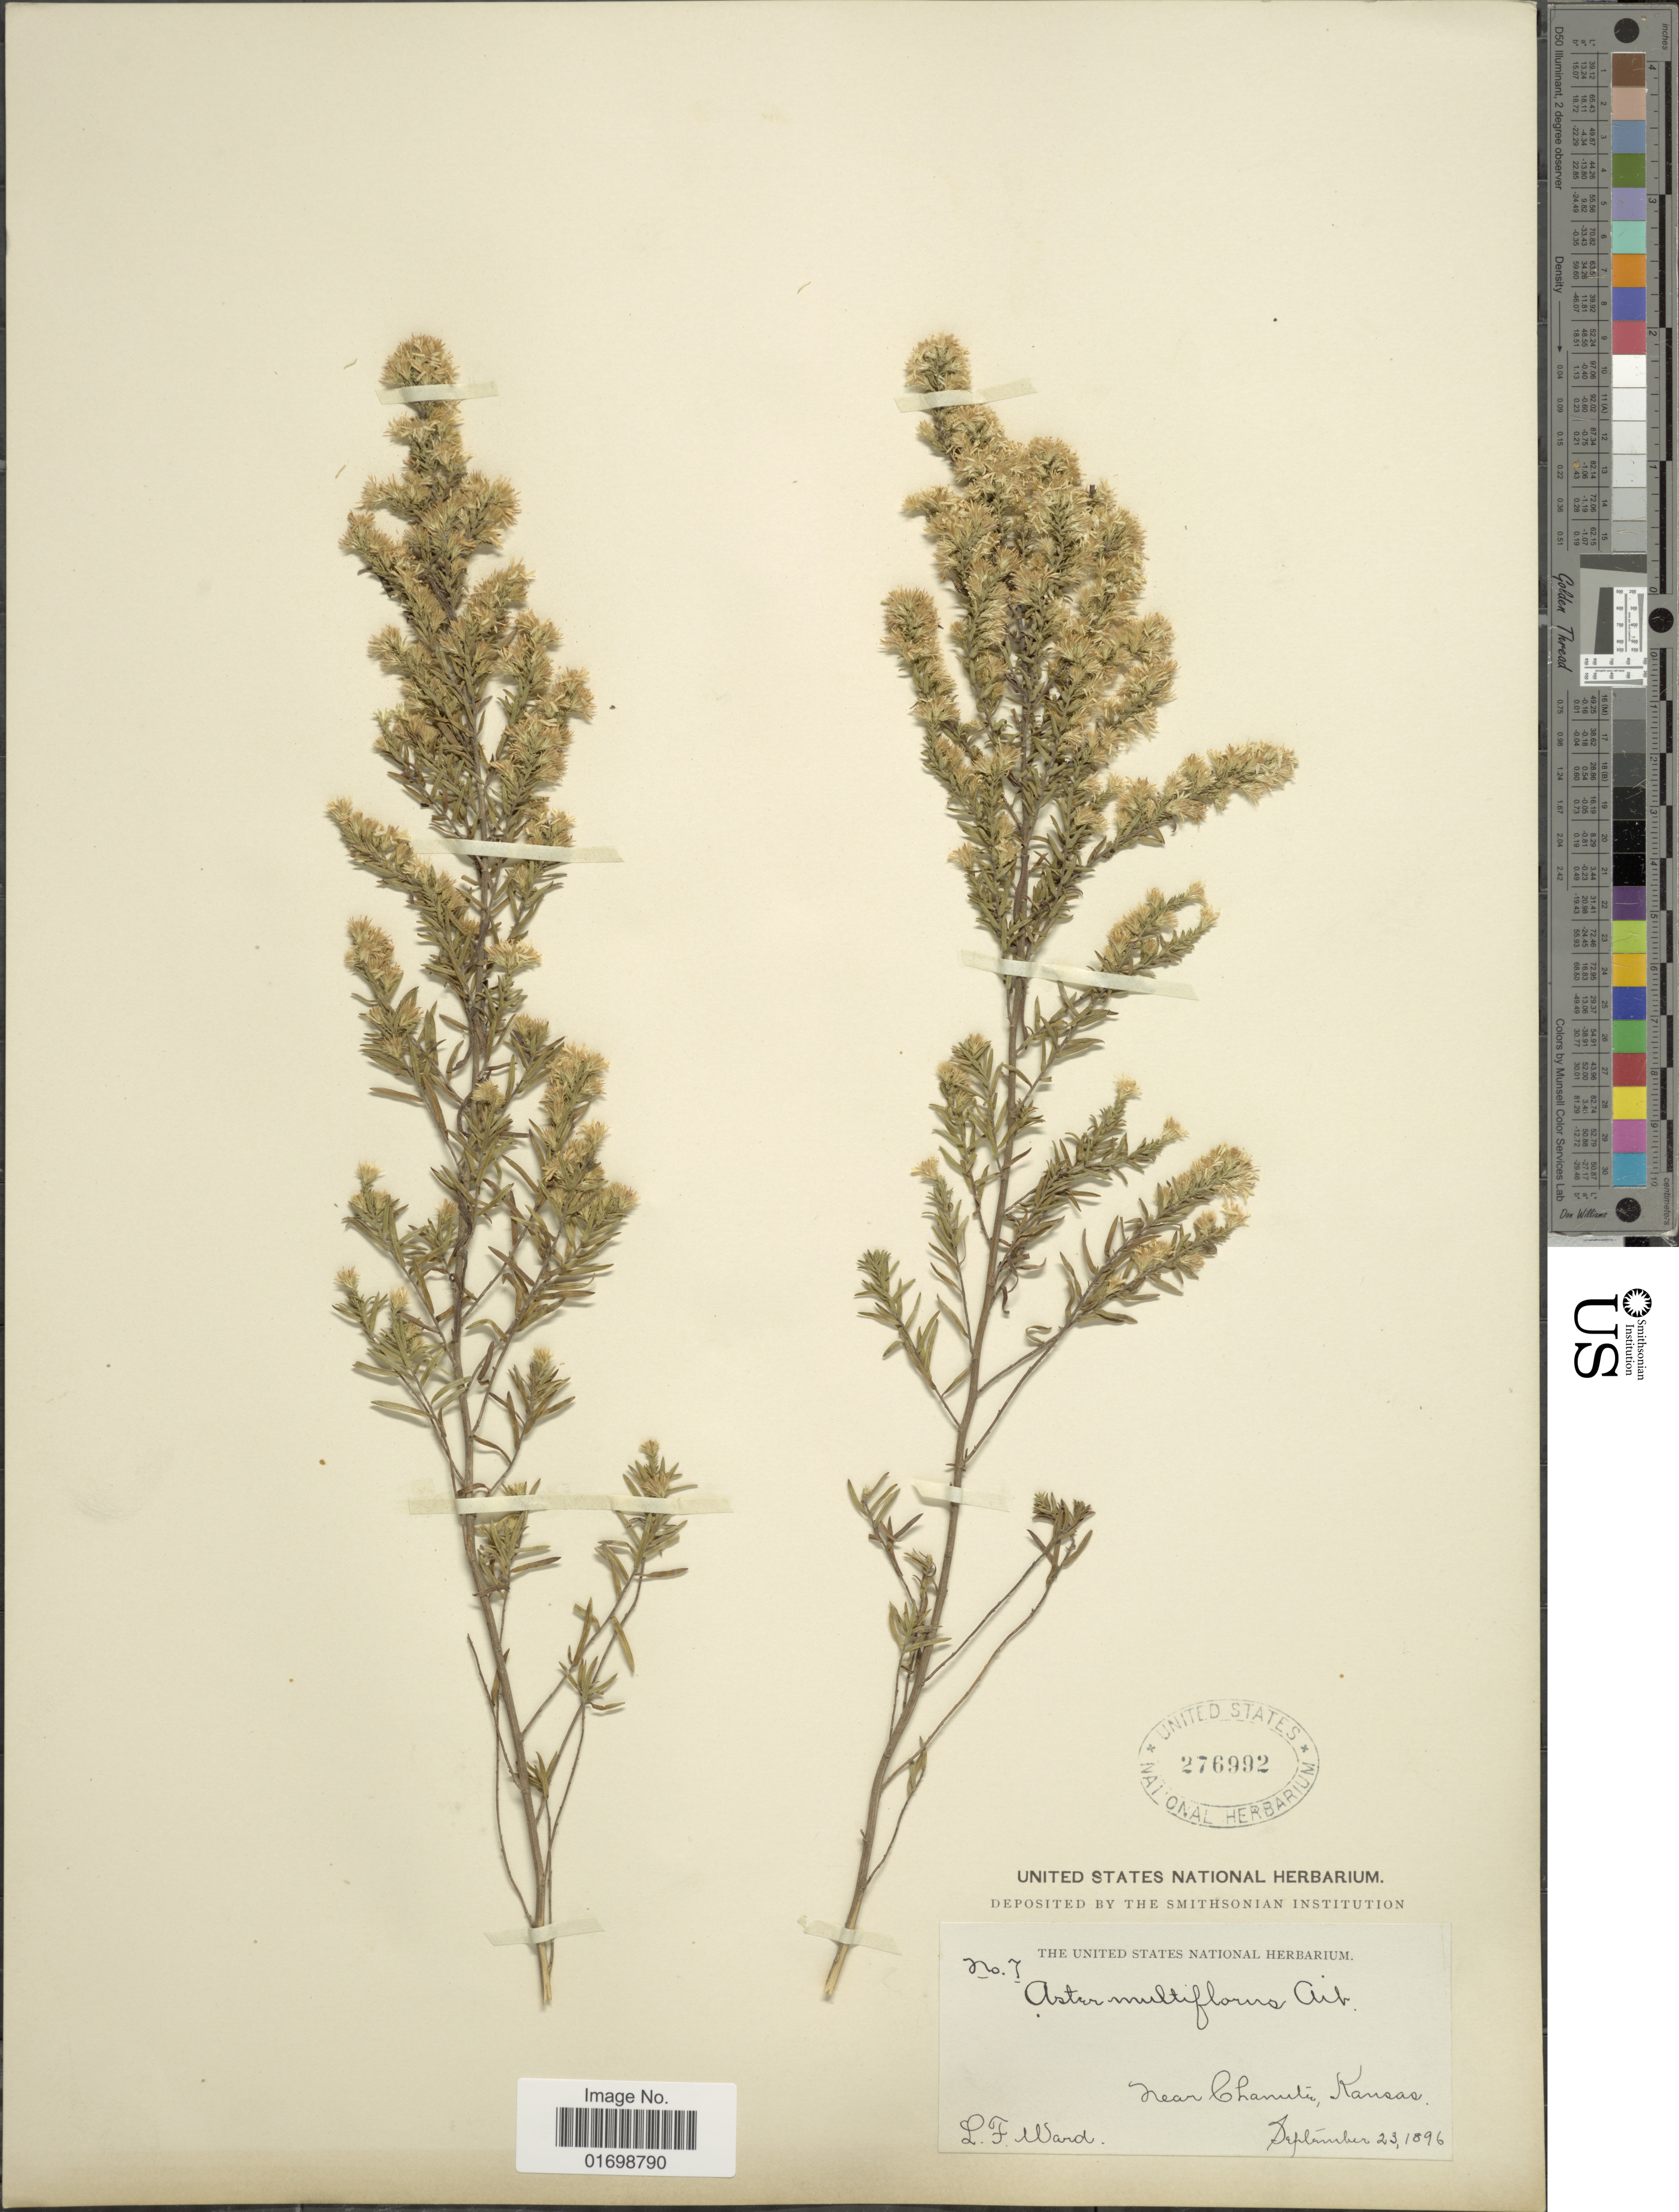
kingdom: Plantae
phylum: Tracheophyta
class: Magnoliopsida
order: Asterales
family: Asteraceae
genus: Symphyotrichum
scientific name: Symphyotrichum ericoides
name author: (L.) G.L. Nesom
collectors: L. Ward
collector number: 7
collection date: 1896-09-23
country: United States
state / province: Kansas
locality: Near Chanute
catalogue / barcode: US 276992